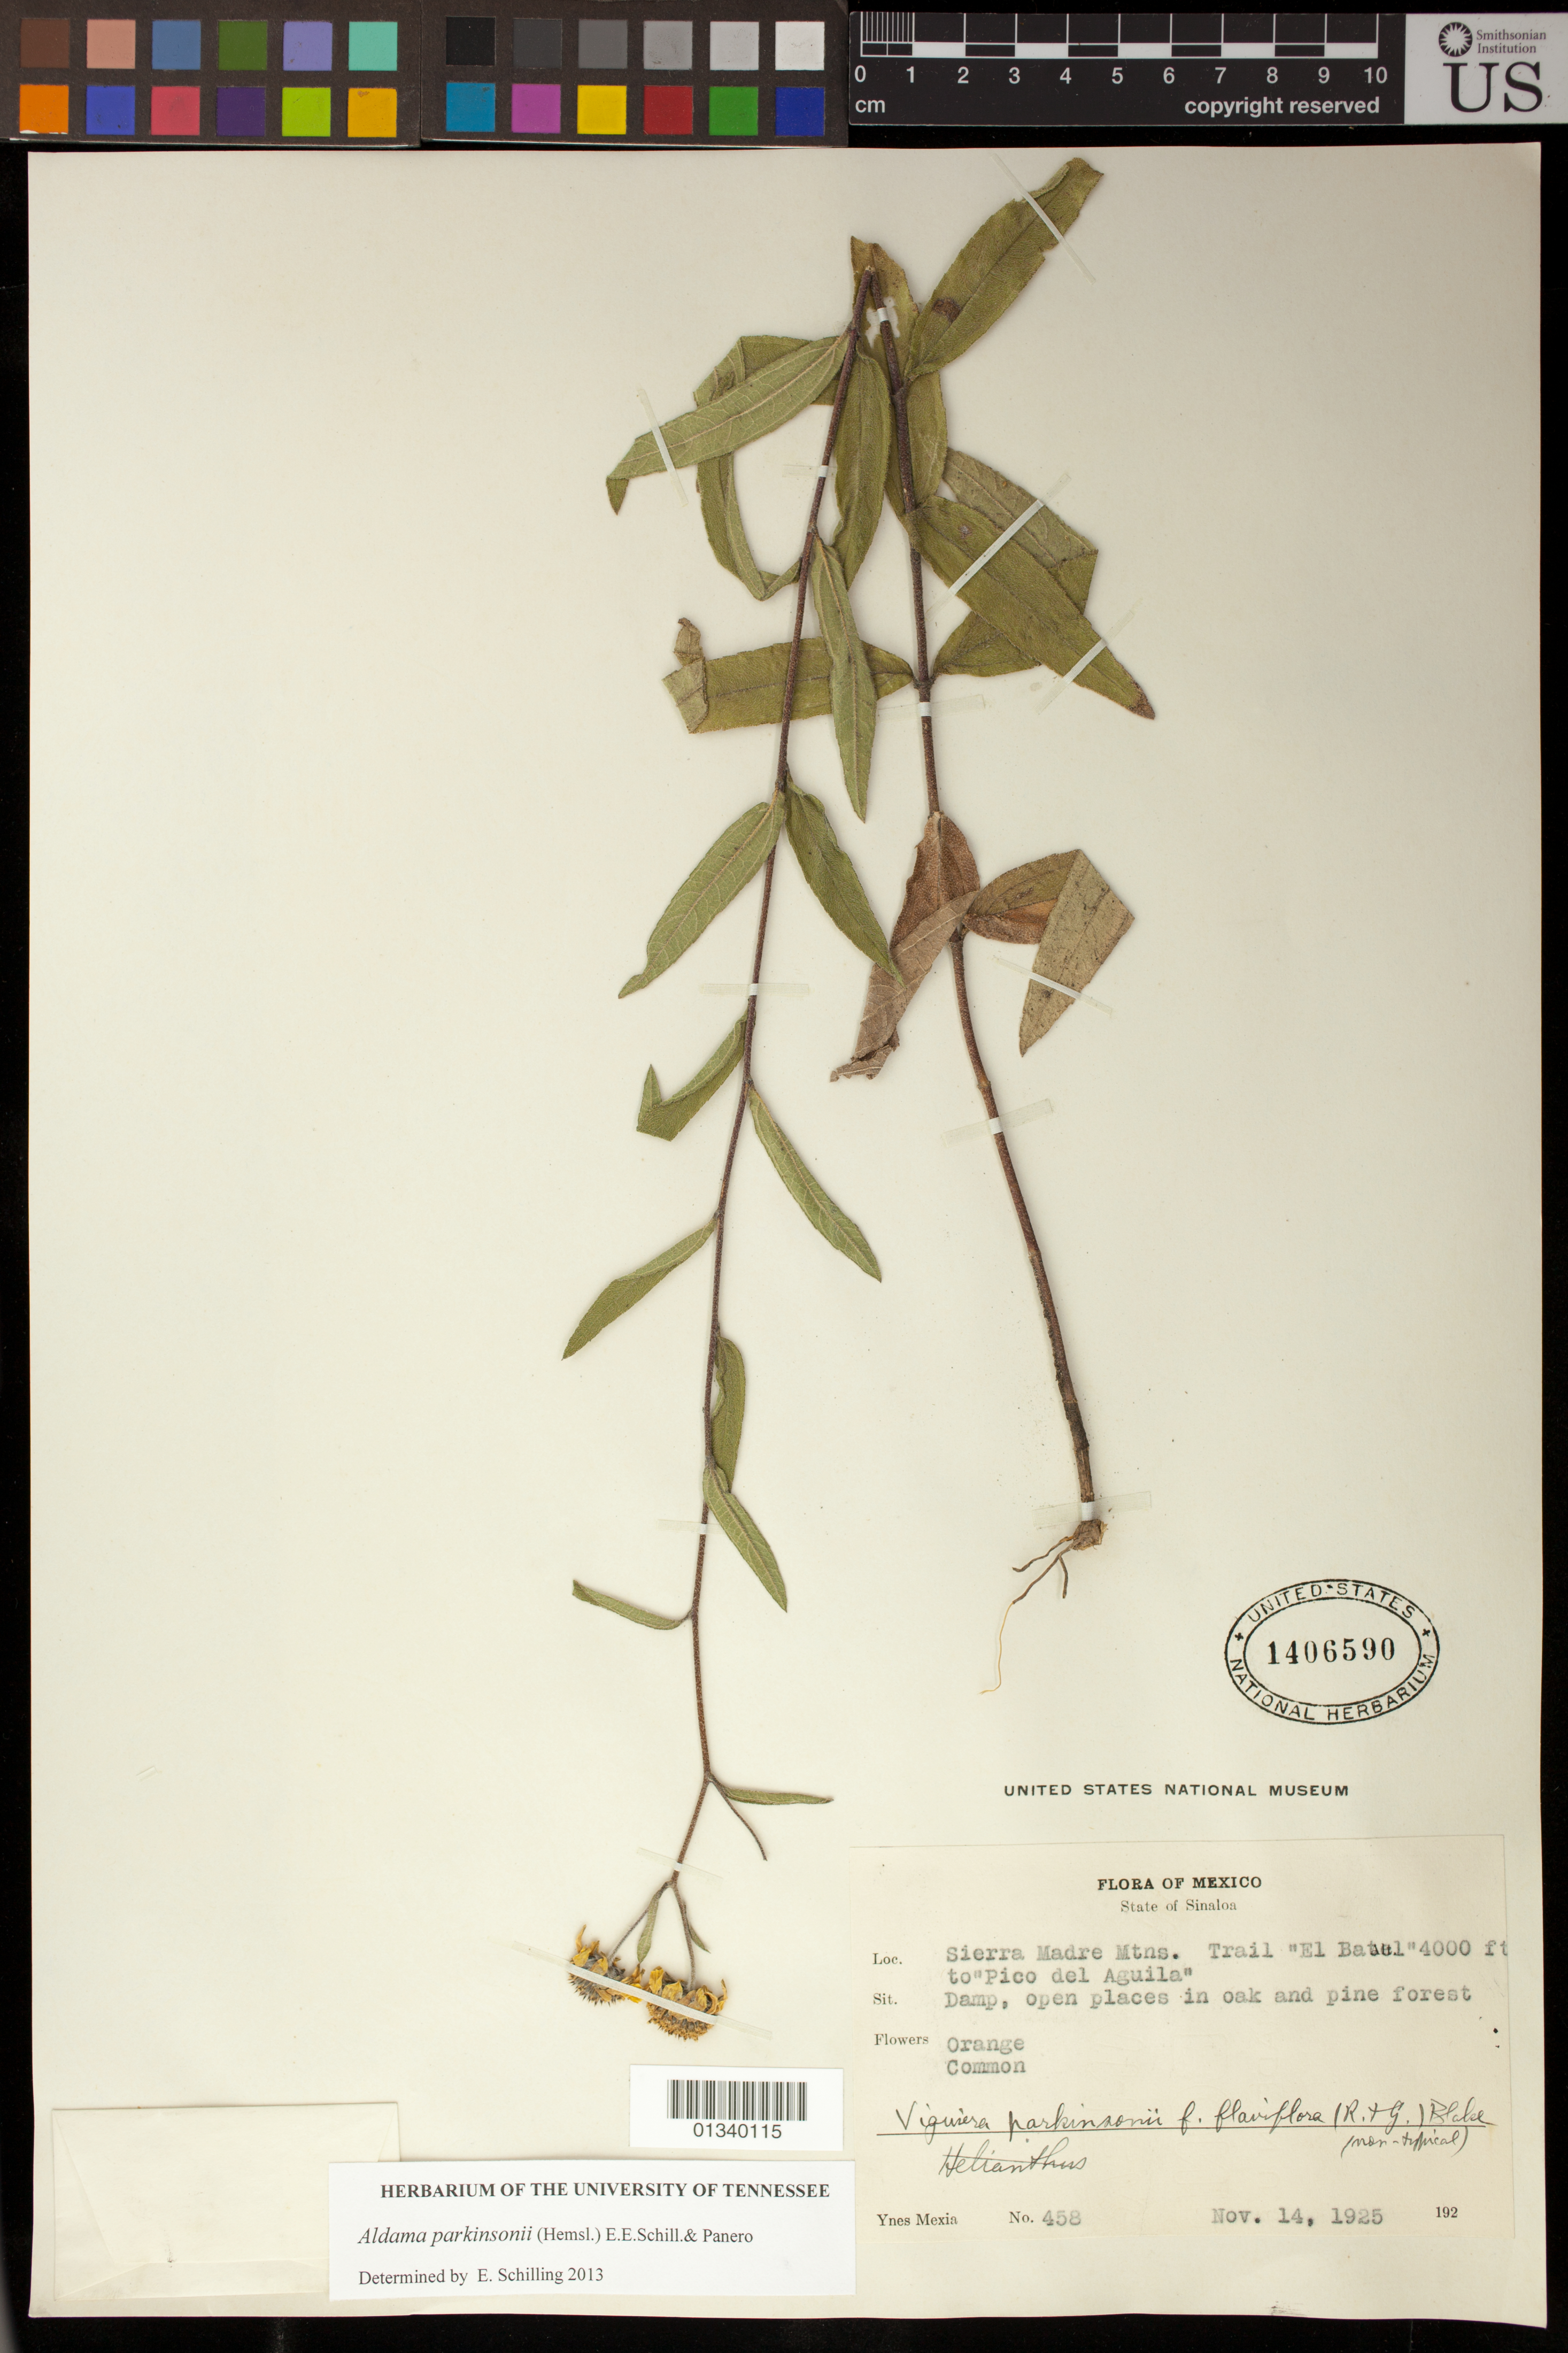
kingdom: Plantae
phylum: Tracheophyta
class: Magnoliopsida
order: Asterales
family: Asteraceae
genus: Aldama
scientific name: Aldama parkinsonii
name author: (Hemsl.) Schill.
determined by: Schilling, E. E.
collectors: Y. Mexia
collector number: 458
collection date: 1925-11-14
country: Mexico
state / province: Sinaloa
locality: Sierra Madre Mtns., Trail "El Batel"to "Pico del Aguila".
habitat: Damp, open places in oak and pine forest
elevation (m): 1219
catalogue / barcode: US 1406590